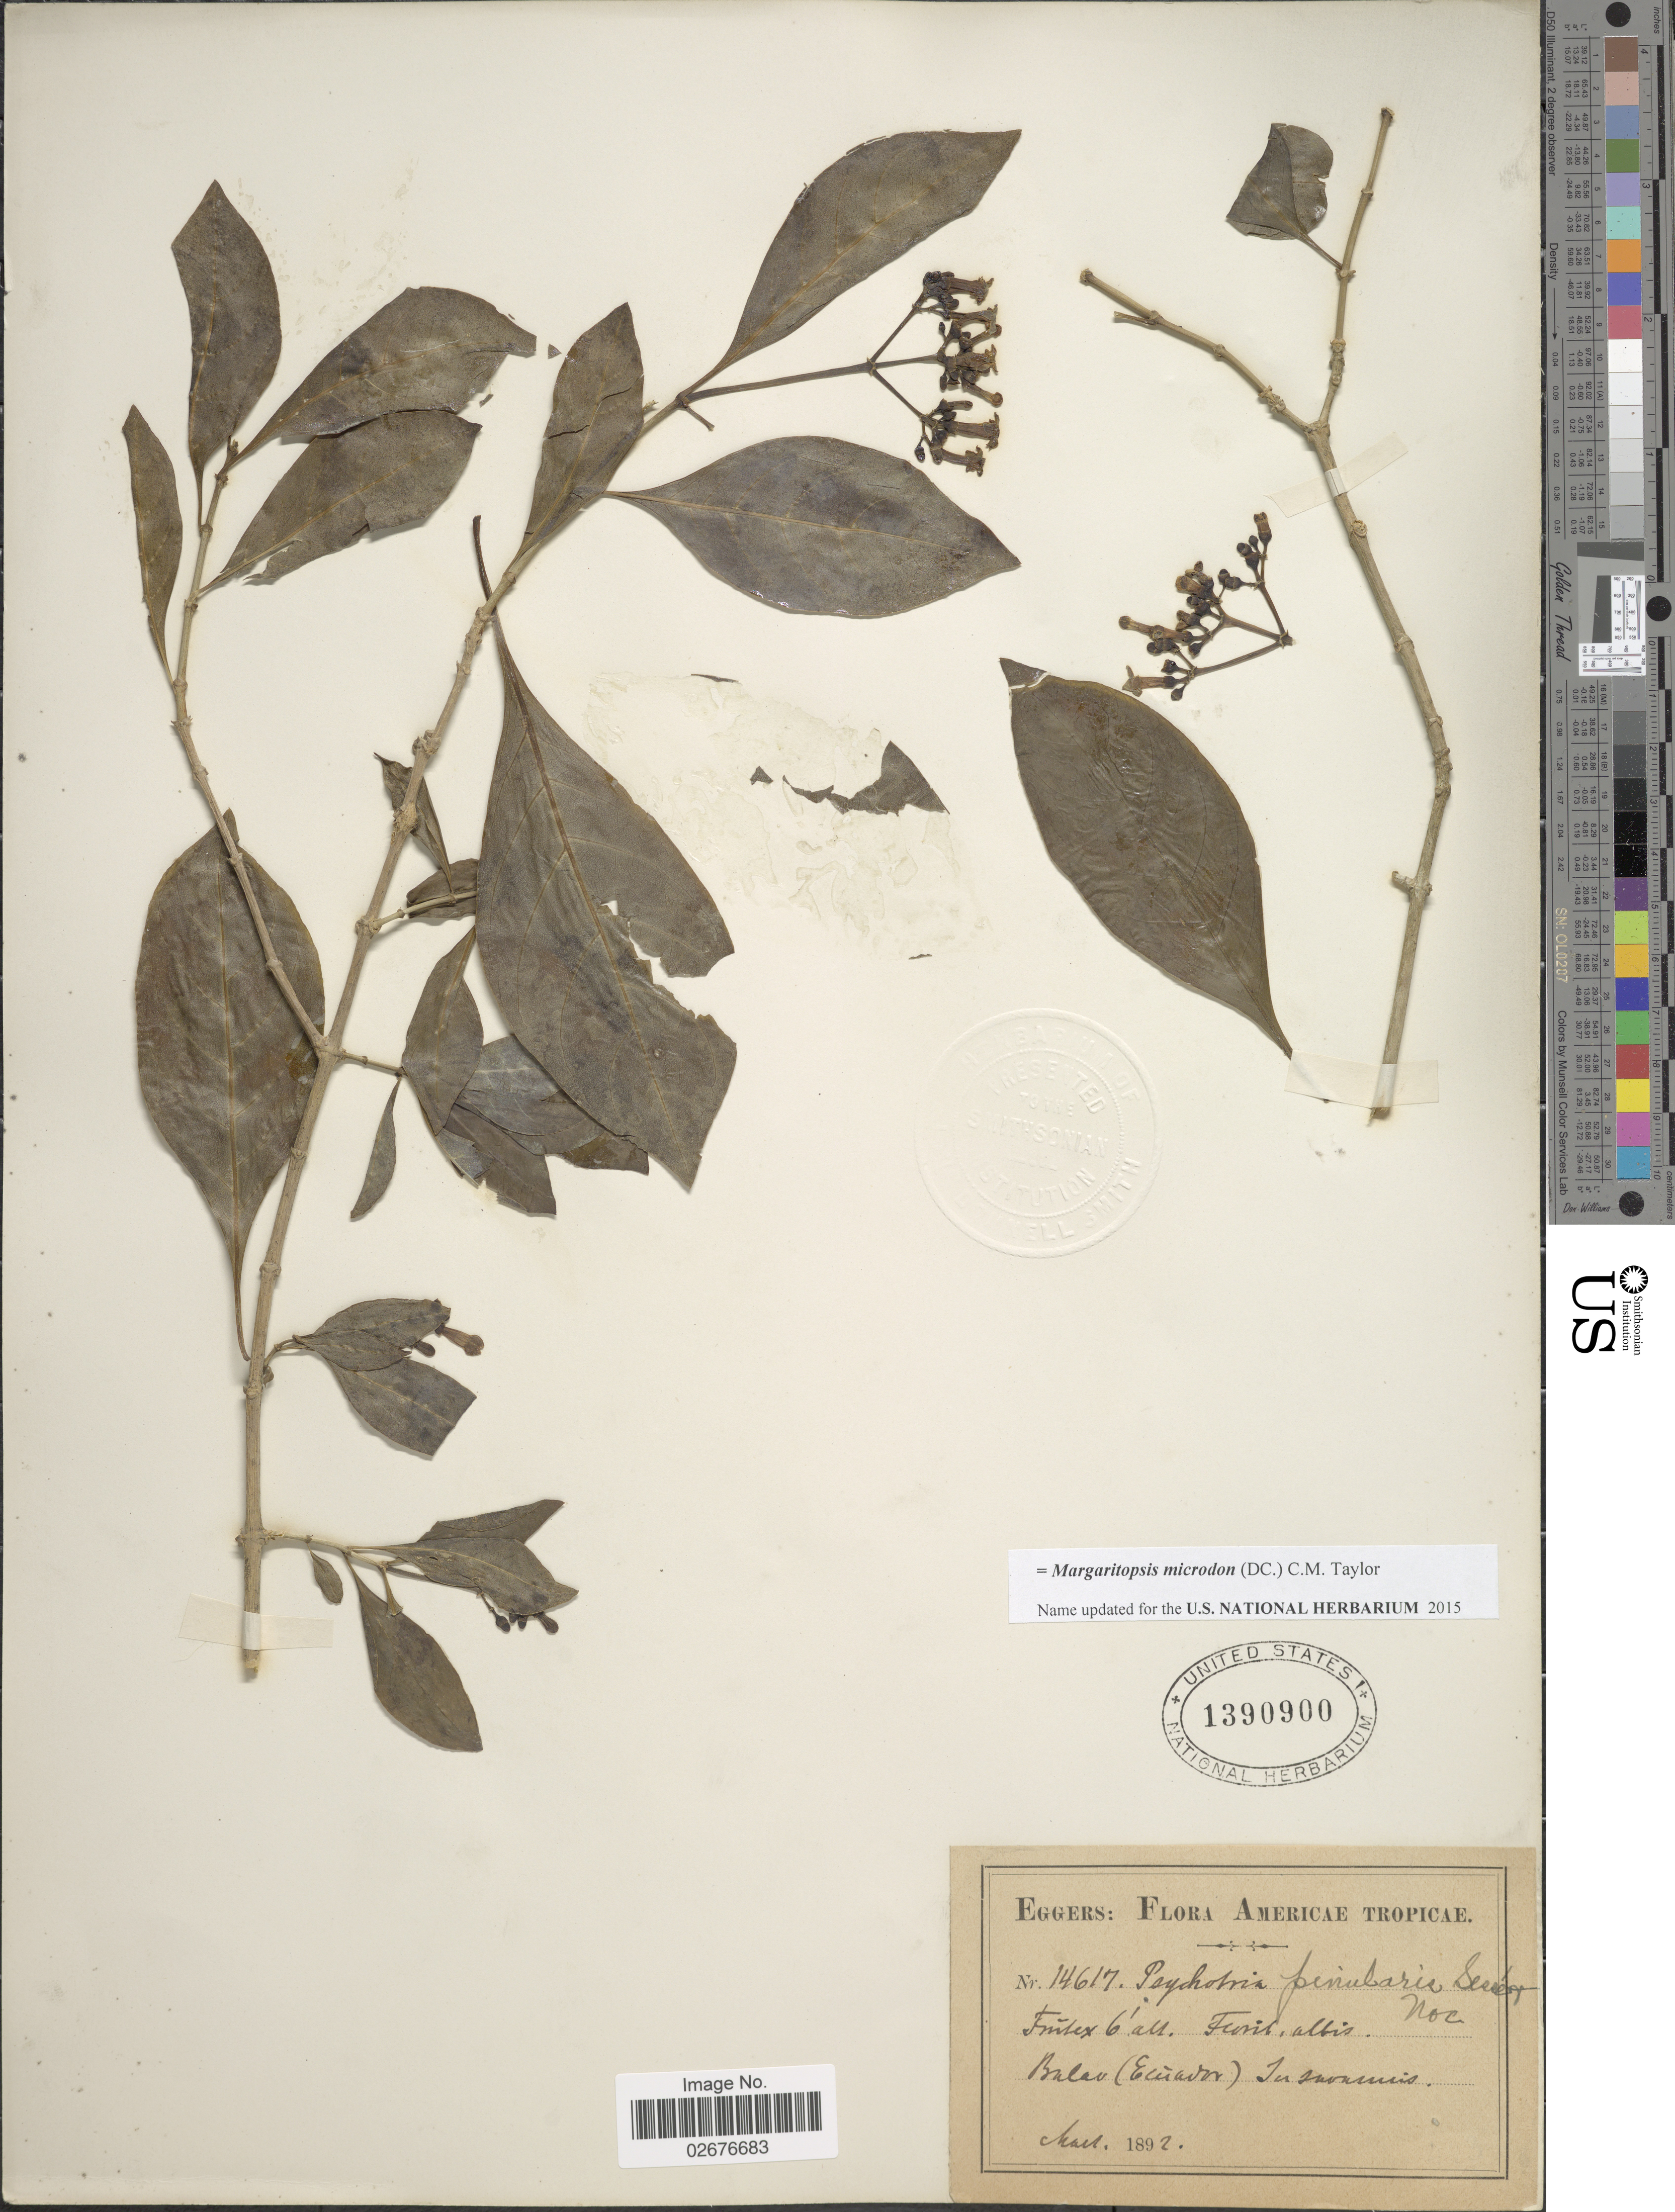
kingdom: Plantae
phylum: Tracheophyta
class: Magnoliopsida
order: Gentianales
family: Rubiaceae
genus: Margaritopsis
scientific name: Margaritopsis microdon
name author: (DC.) C.M. Taylor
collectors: -. Eggers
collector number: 14617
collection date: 1892-03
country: Ecuador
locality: Balau, in savannas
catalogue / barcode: US 1390900